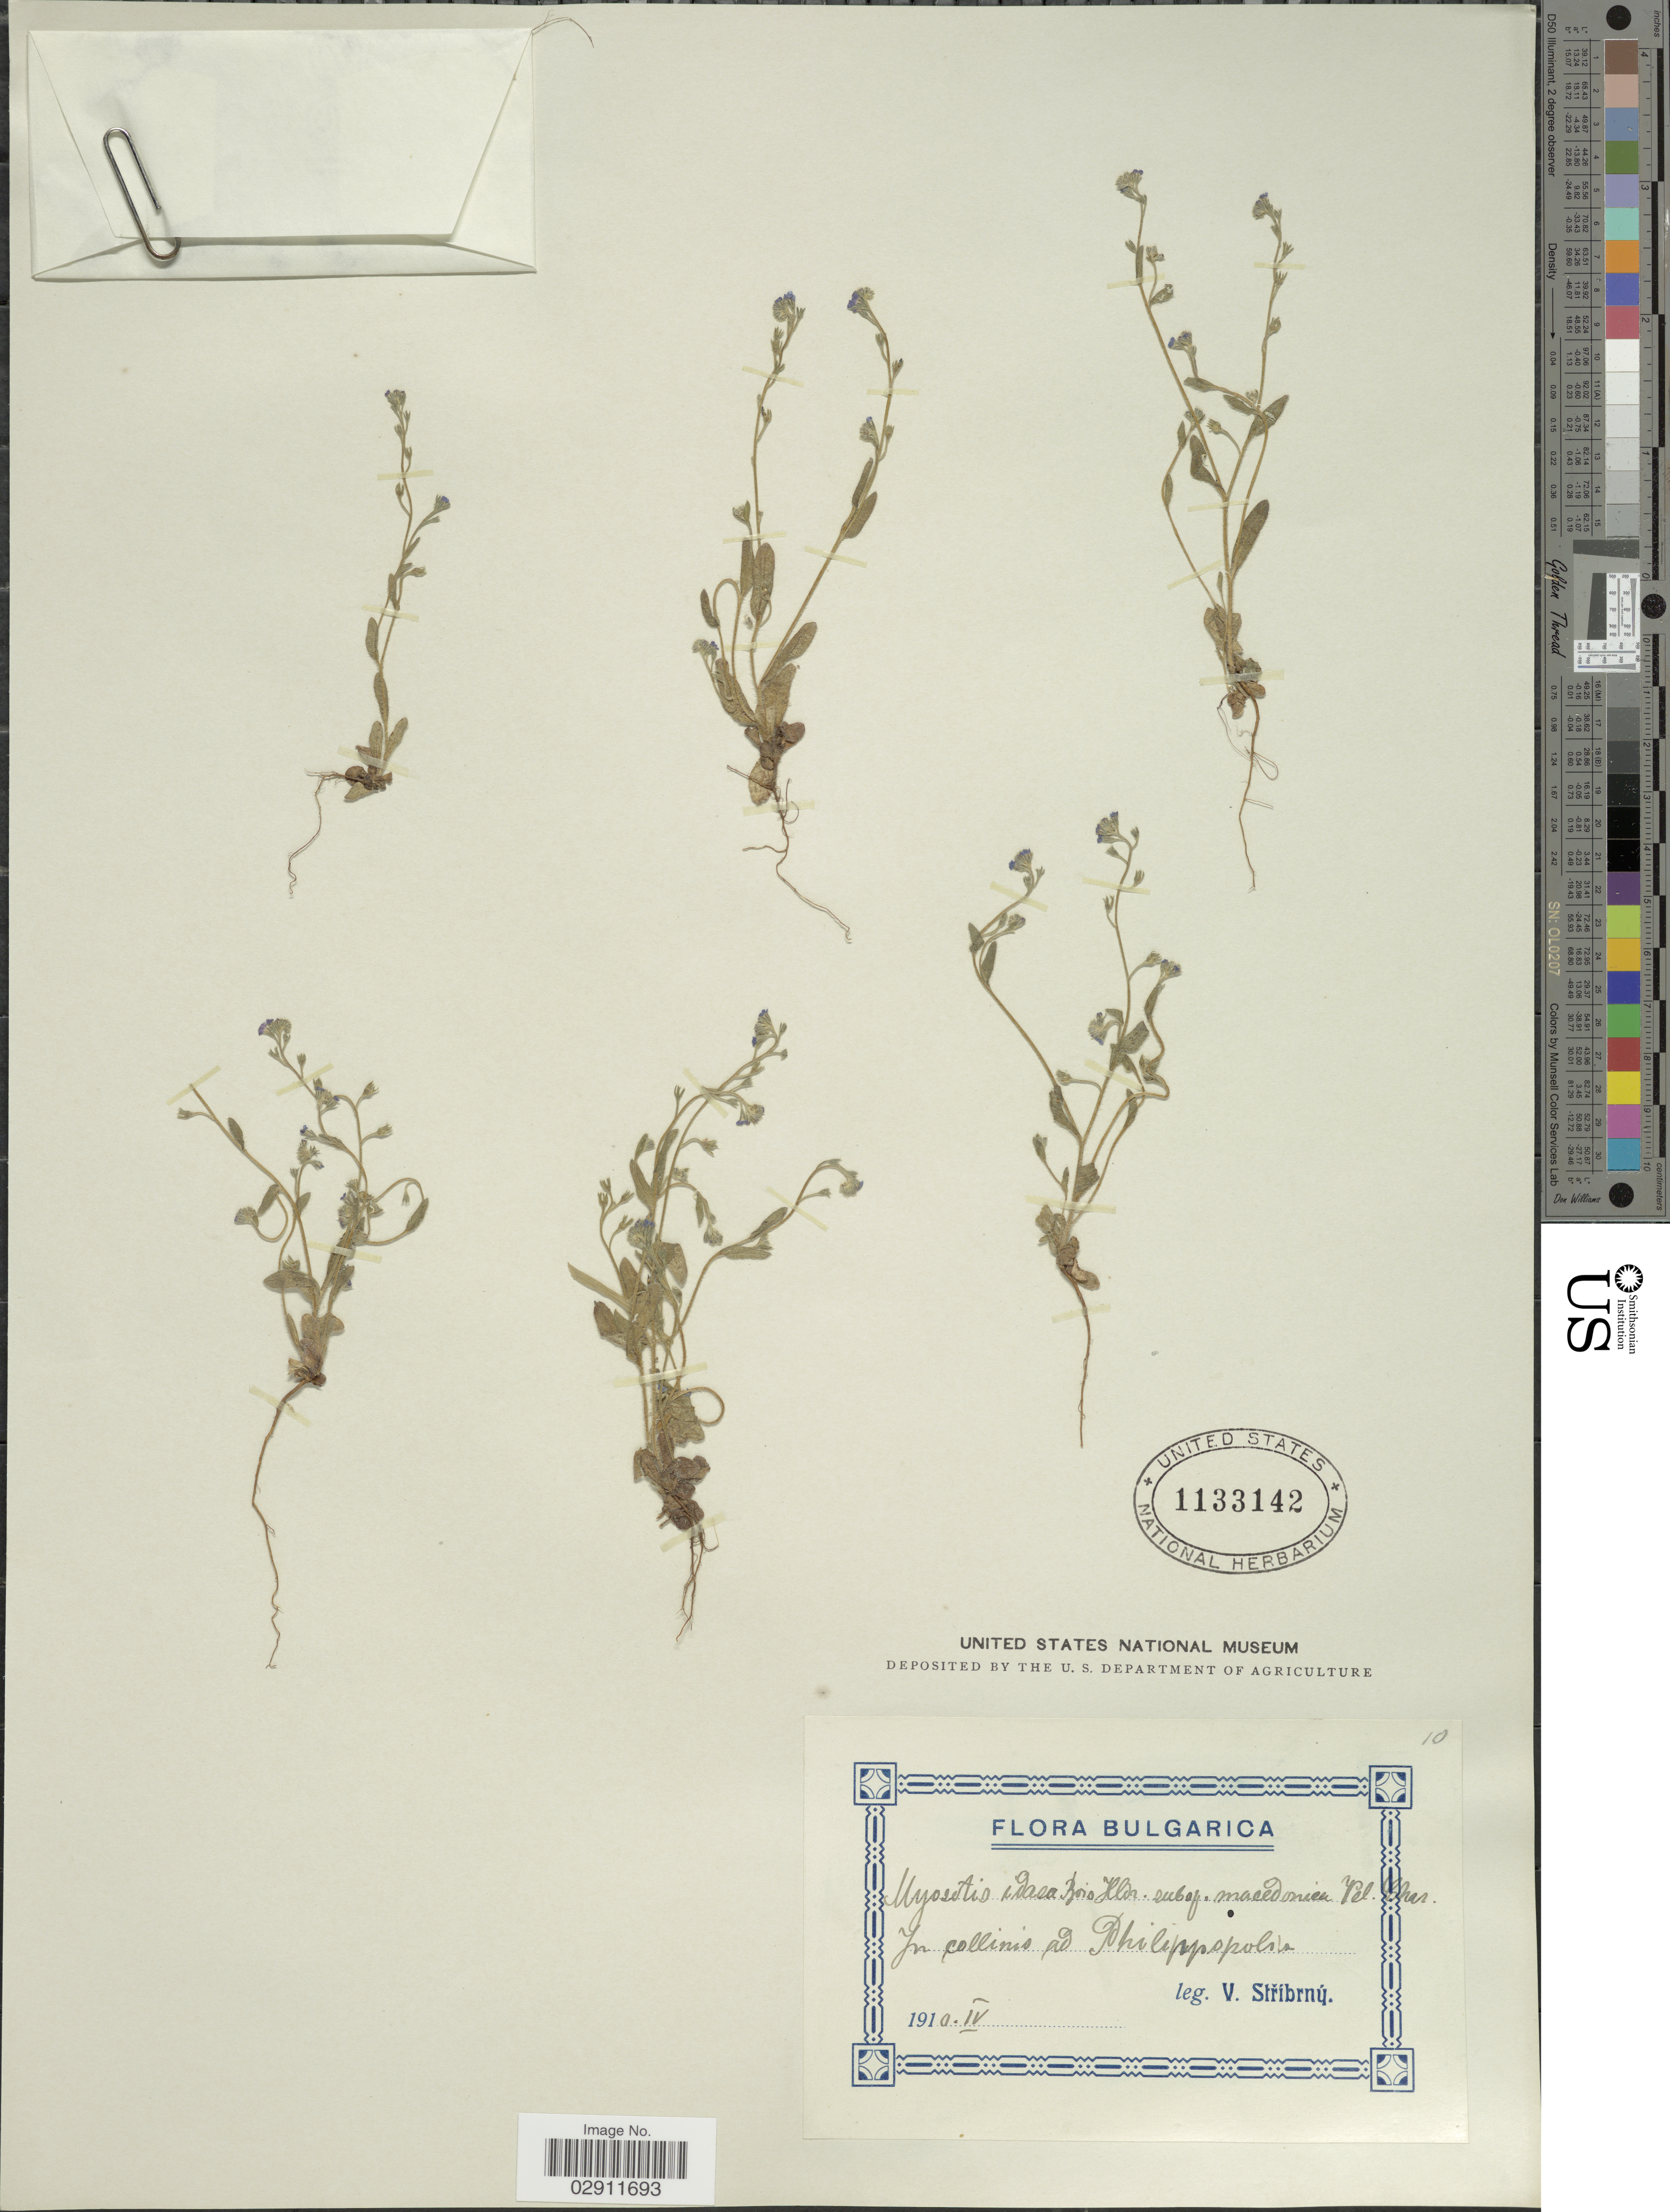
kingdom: Plantae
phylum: Tracheophyta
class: Magnoliopsida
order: Boraginales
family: Boraginaceae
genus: Myosotis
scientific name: Myosotis idaea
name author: Boiss. & Heldr.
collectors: V. Stribrny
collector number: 10?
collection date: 1910-04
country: Bulgaria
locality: In collinis ad Philippopolis.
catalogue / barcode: US 1133142